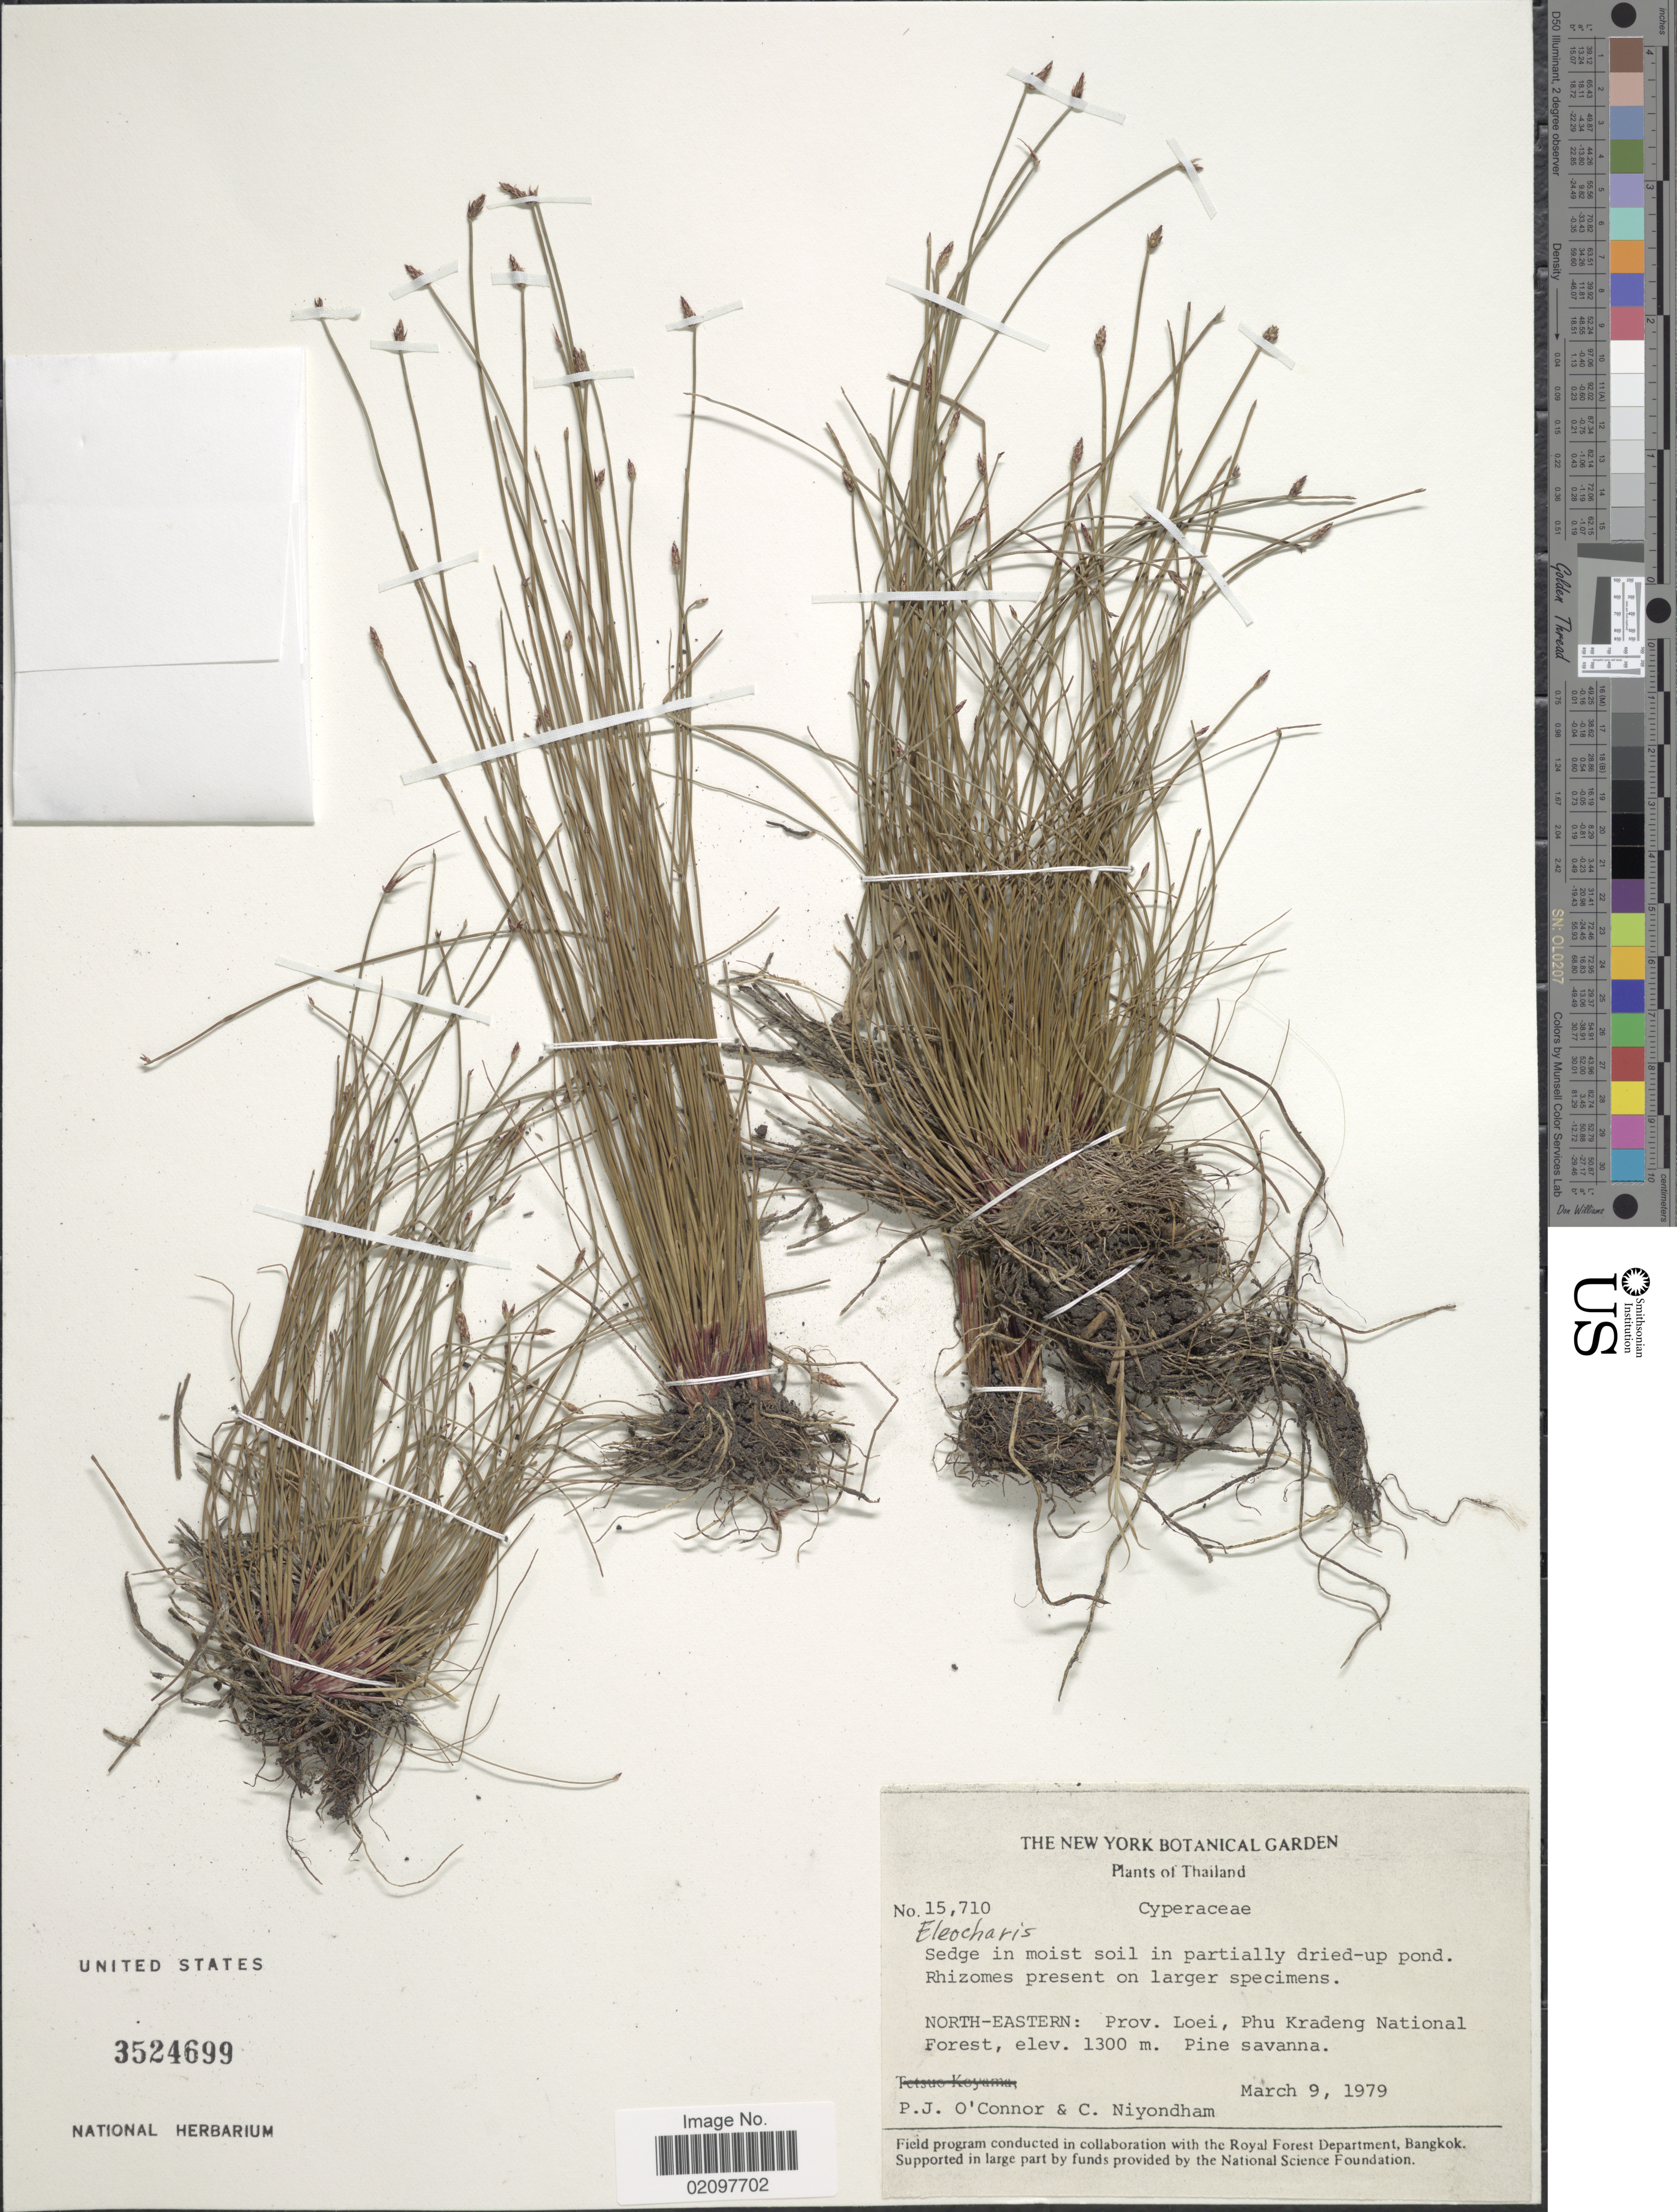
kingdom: Plantae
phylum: Tracheophyta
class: Liliopsida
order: Poales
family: Cyperaceae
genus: Eleocharis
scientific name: Eleocharis tetraquetra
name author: Nees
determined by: Strong, Mark T., (BOT), Smithsonian Institution - National Museum of Natural History (UNITED STATES)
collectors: P. O'Connor & C. Niyondham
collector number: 15710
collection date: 1979-03-09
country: Thailand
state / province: Loei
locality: North-Eastern: Prov. Loei, Phu Kradeng National Forest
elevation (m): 1300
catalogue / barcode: US 3524699